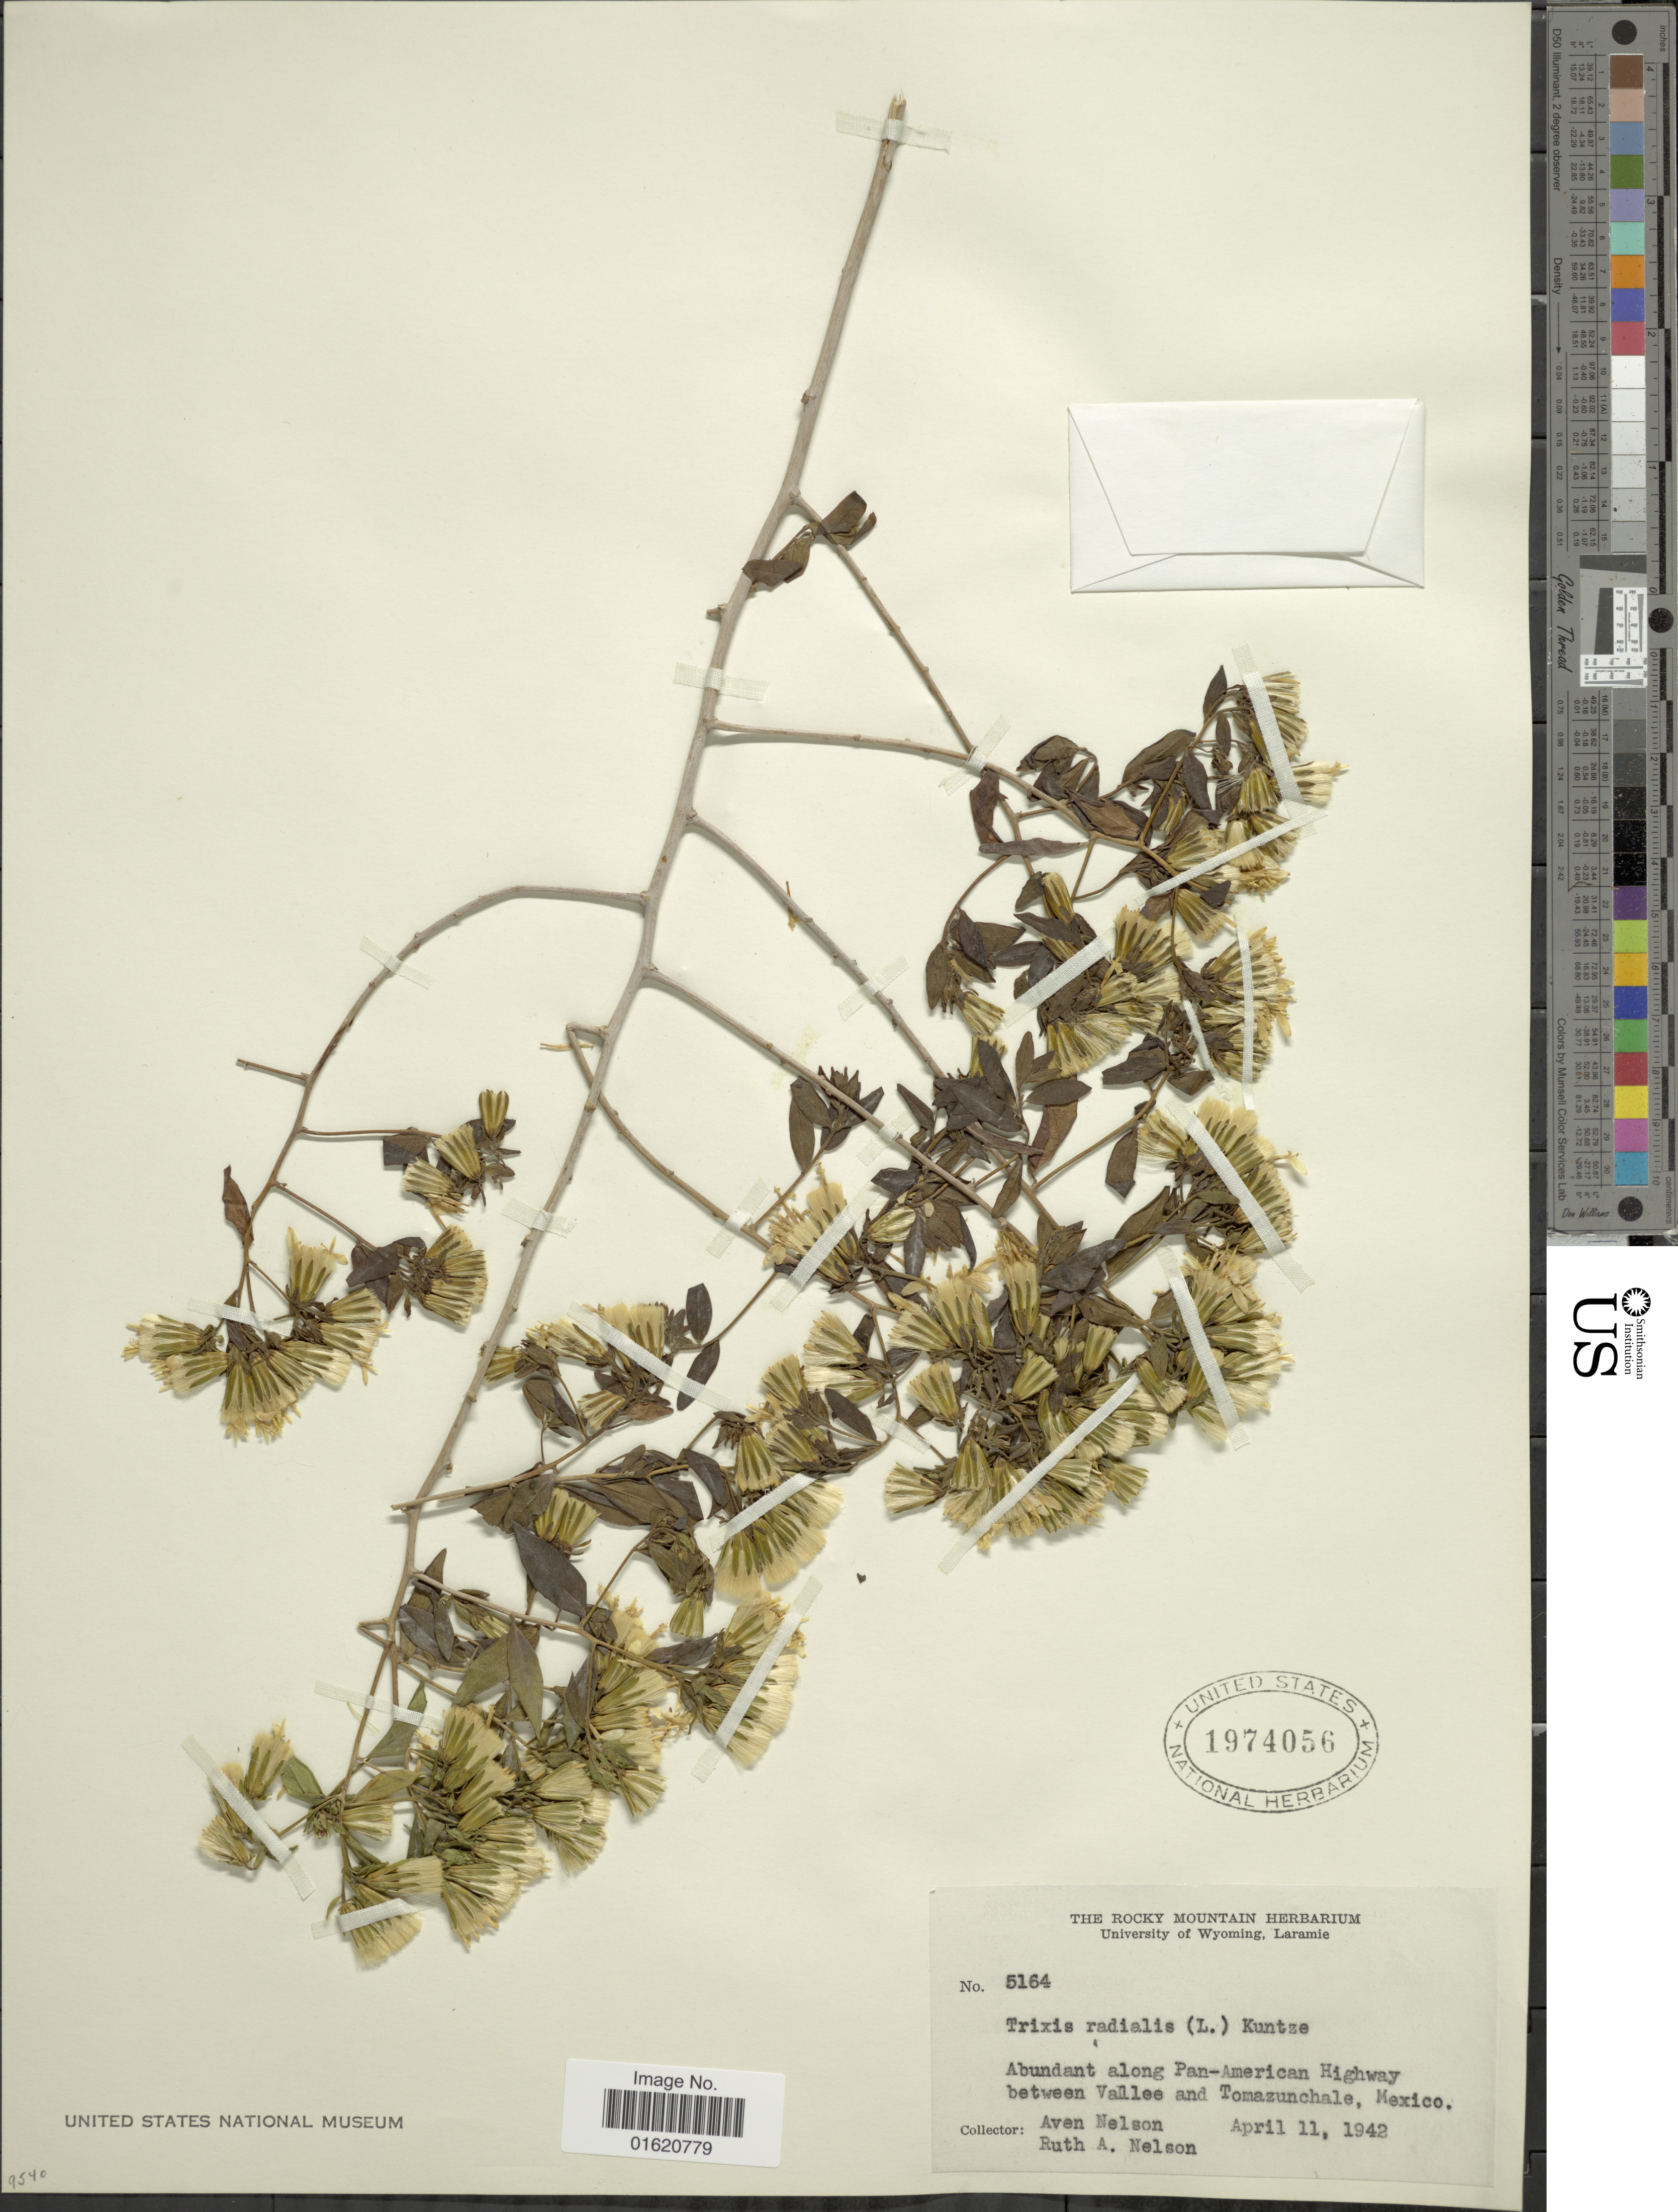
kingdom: Plantae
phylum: Tracheophyta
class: Magnoliopsida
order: Asterales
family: Asteraceae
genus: Trixis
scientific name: Trixis inula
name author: Crantz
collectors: A. Nelson & R. A. Nelson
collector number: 5164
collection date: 1942-04-11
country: Mexico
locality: Abundant along Pan-American Highway, between Vallee and Tomazunchale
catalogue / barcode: US 1974056